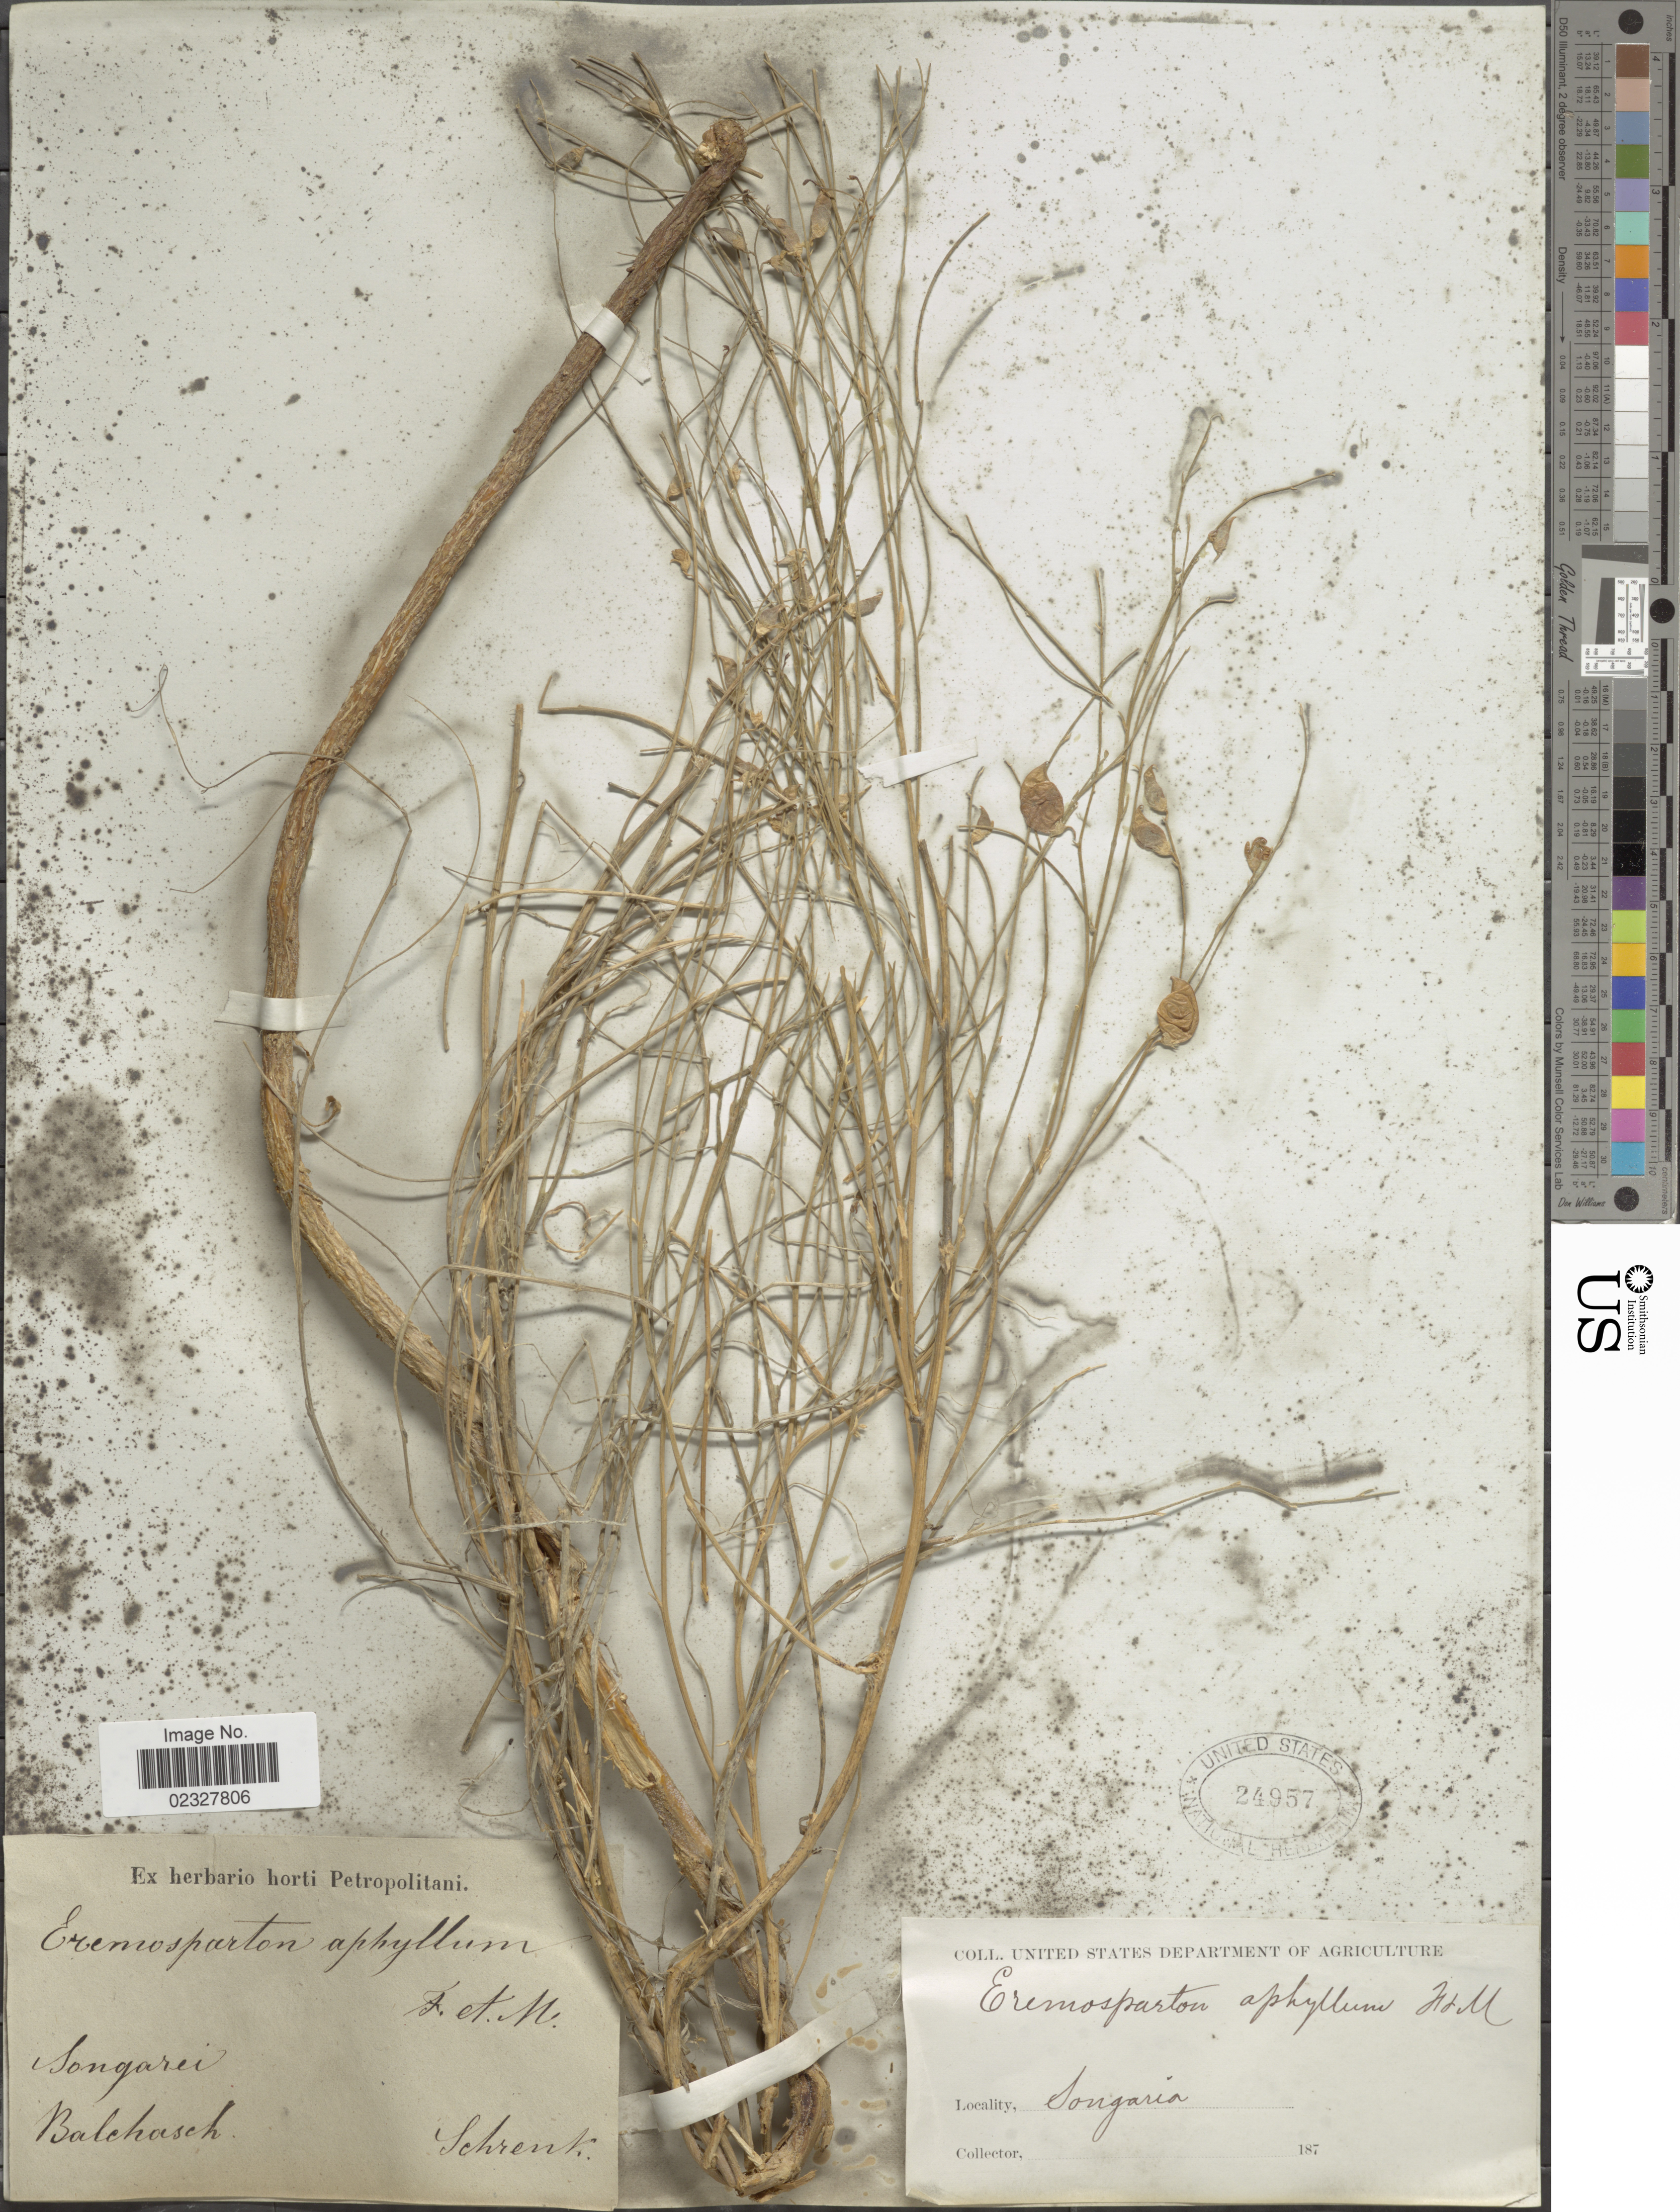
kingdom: Plantae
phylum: Tracheophyta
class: Magnoliopsida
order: Fabales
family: Fabaceae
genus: Eremosparton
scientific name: Eremosparton aphyllum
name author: (Pall.) Fisch. & C.A. Mey.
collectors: A.G. Schrenk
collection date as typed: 187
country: Kazakhstan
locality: Songarei. Balchasch.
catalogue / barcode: US 24957